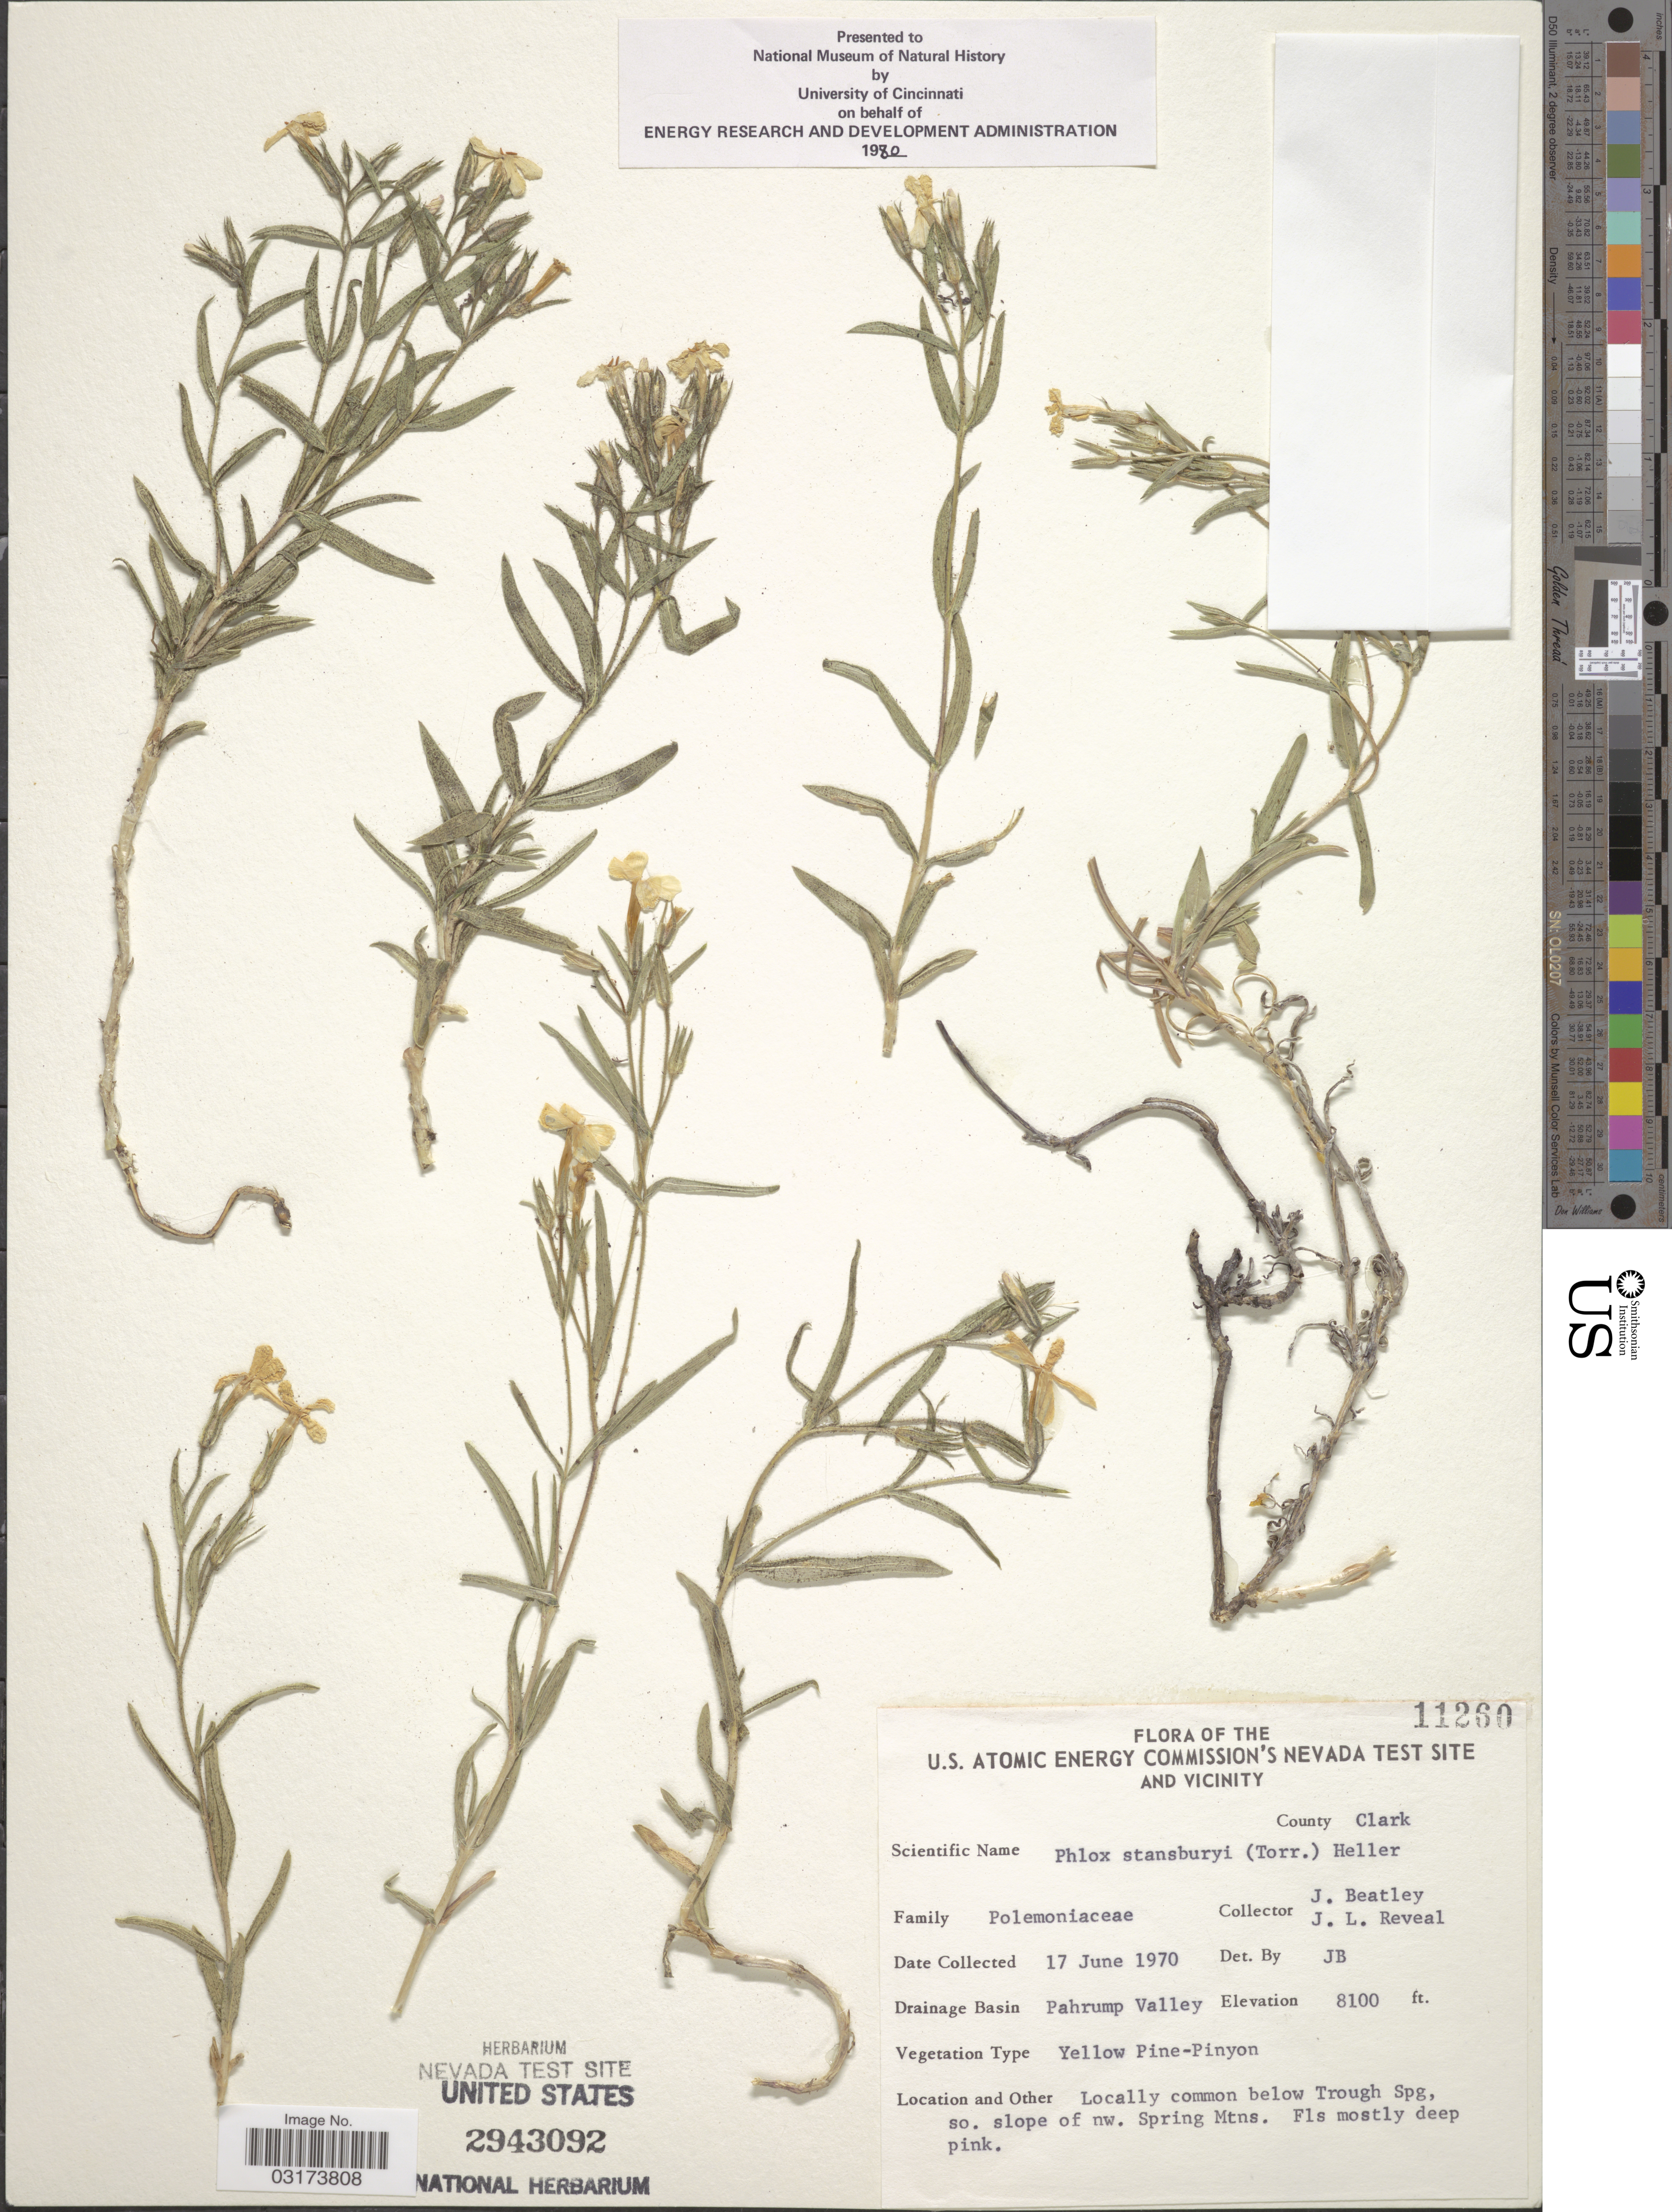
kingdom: Plantae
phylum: Tracheophyta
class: Magnoliopsida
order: Ericales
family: Polemoniaceae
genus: Phlox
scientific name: Phlox stansburyi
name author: (Torr.) A. Heller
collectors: J. C. Beatley & J. L. Reveal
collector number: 11260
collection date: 1970-06-17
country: United States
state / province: Nevada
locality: U.S. Atomic Energy Commision's Nevada Test Site and Vicinity. County Clark. Drainage Pahrump Valley. Below Trough Spg, so. slope of nw. Spring Mtns.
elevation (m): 2469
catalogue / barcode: US 2943092